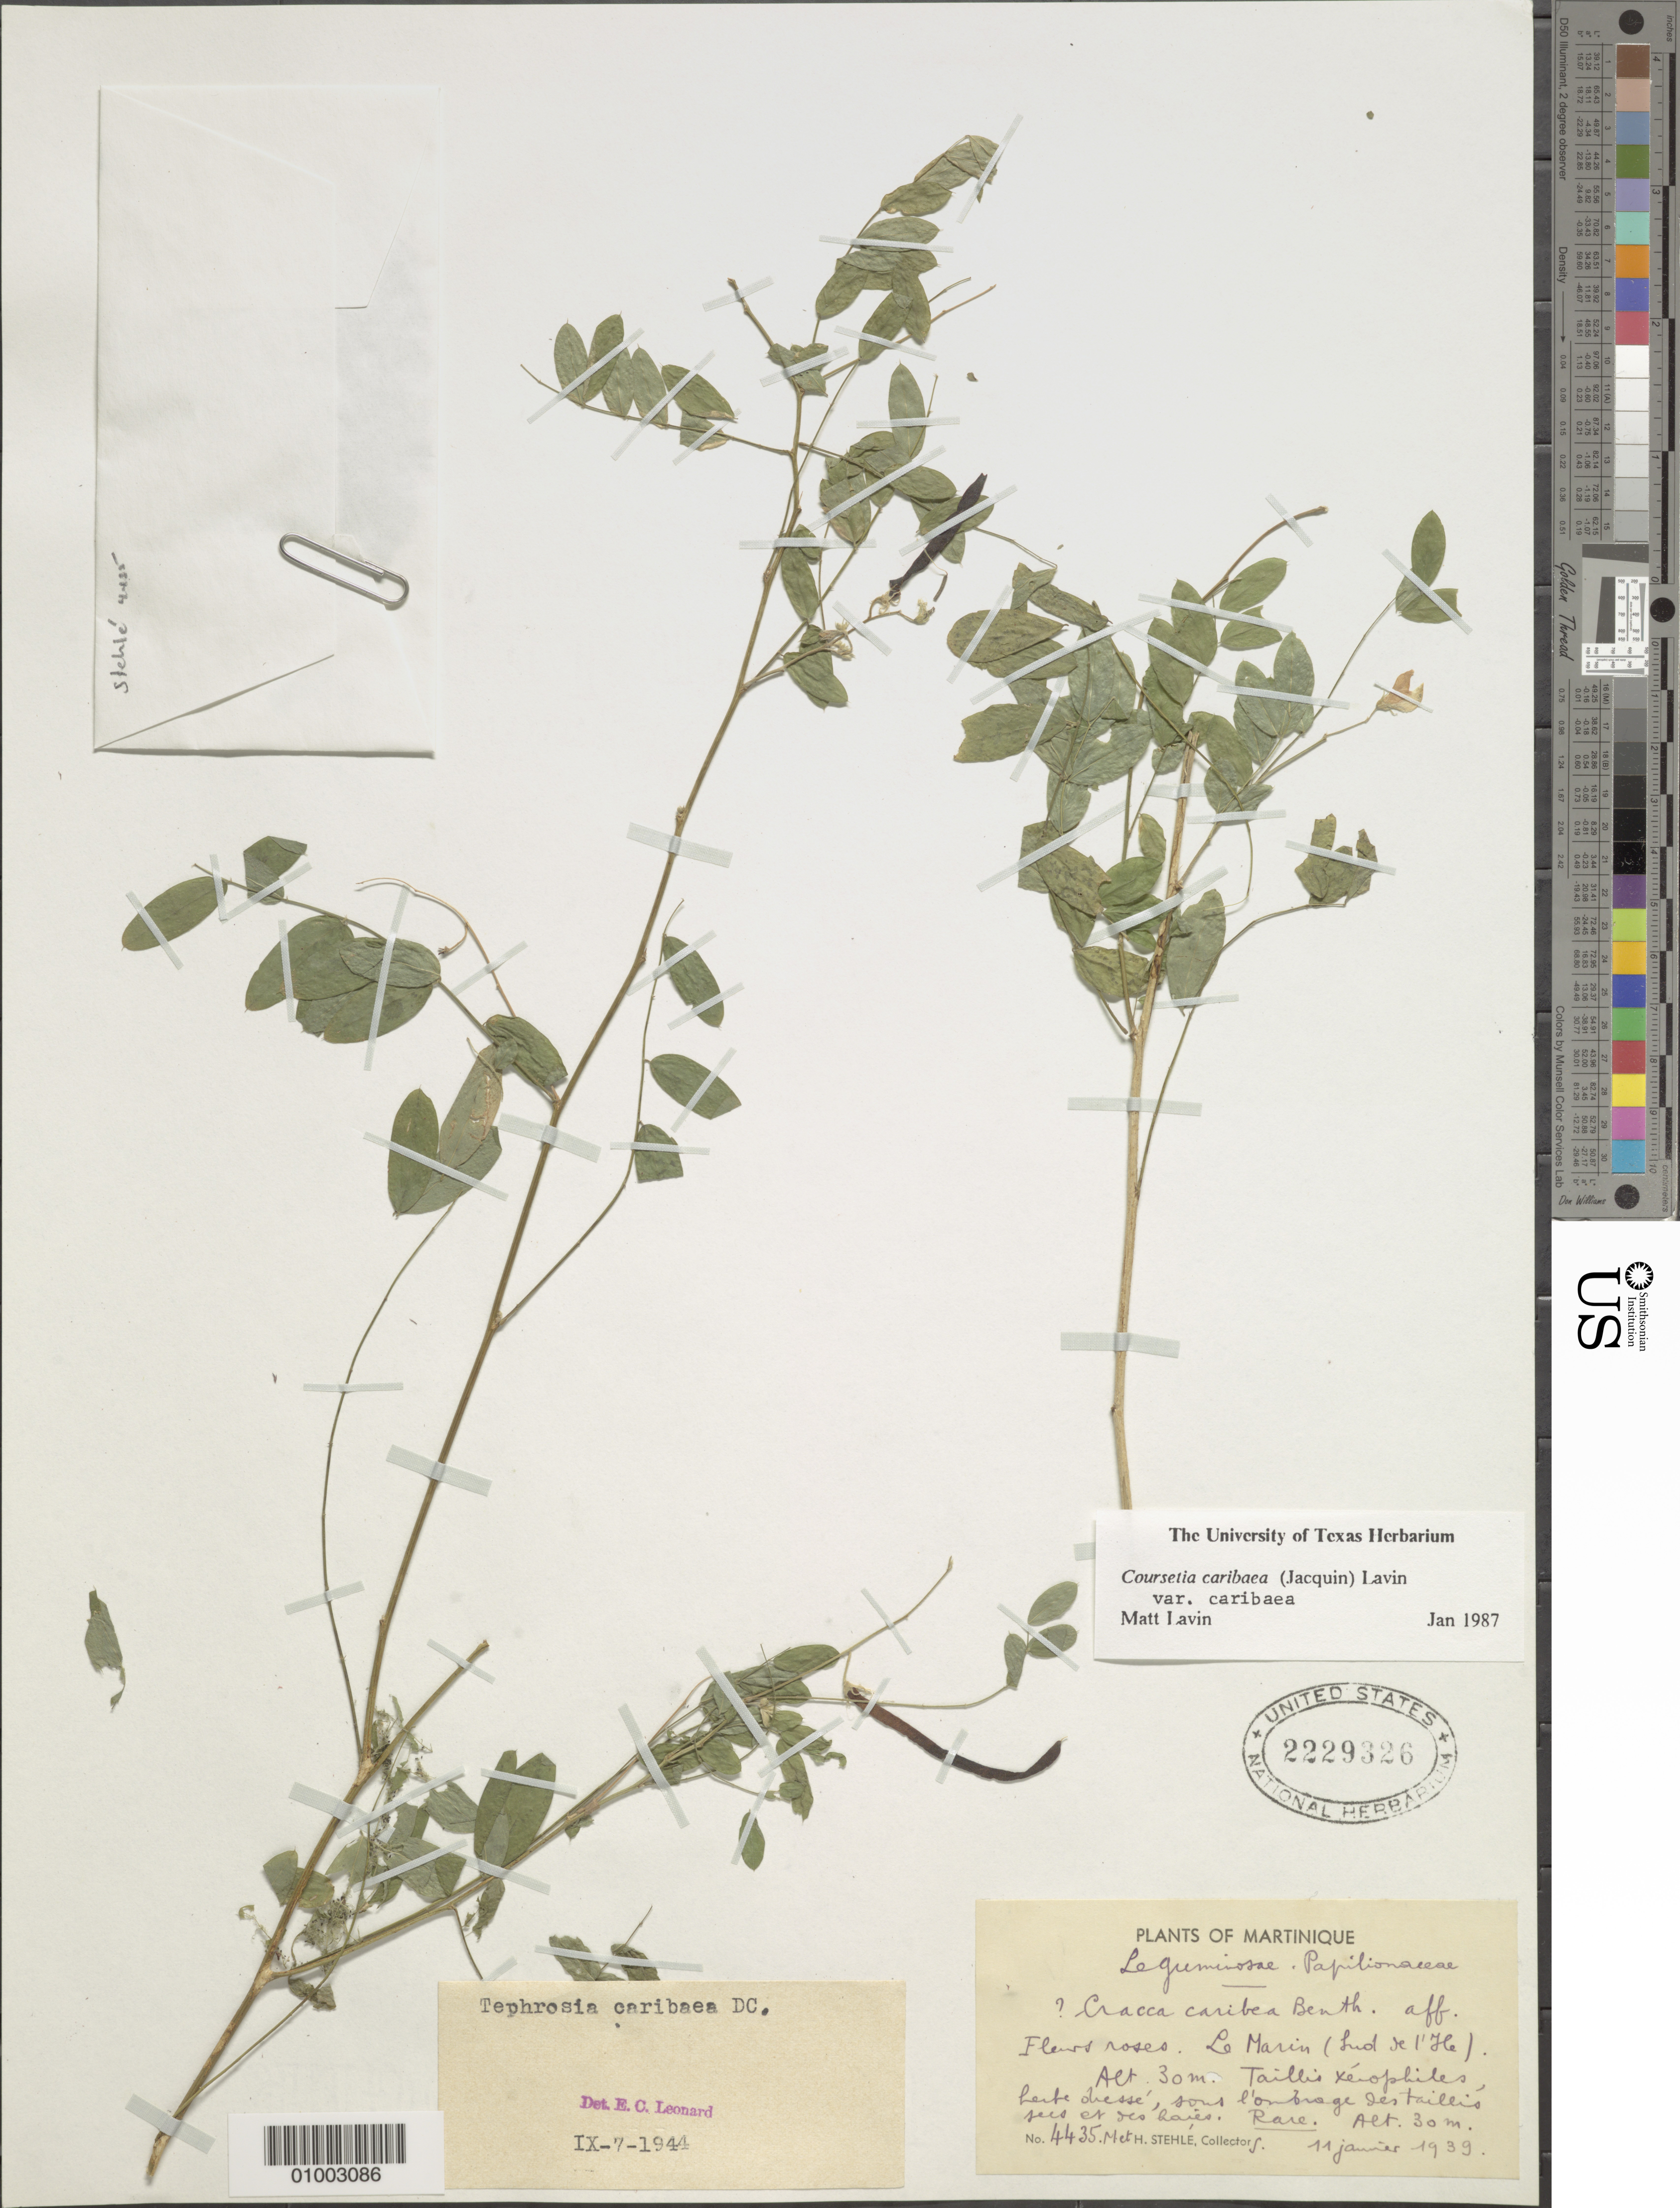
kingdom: Plantae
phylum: Tracheophyta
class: Magnoliopsida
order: Fabales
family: Fabaceae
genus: Coursetia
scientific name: Coursetia caribaea var. caribaea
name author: (Jacq.) Lavin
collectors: H. Stehlé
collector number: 4435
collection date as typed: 11 Jan 1939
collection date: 1939-01-11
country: Martinique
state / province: Le Marin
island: Martinique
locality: Le Marin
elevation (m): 30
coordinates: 0 N, 0 E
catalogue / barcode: US 2229326